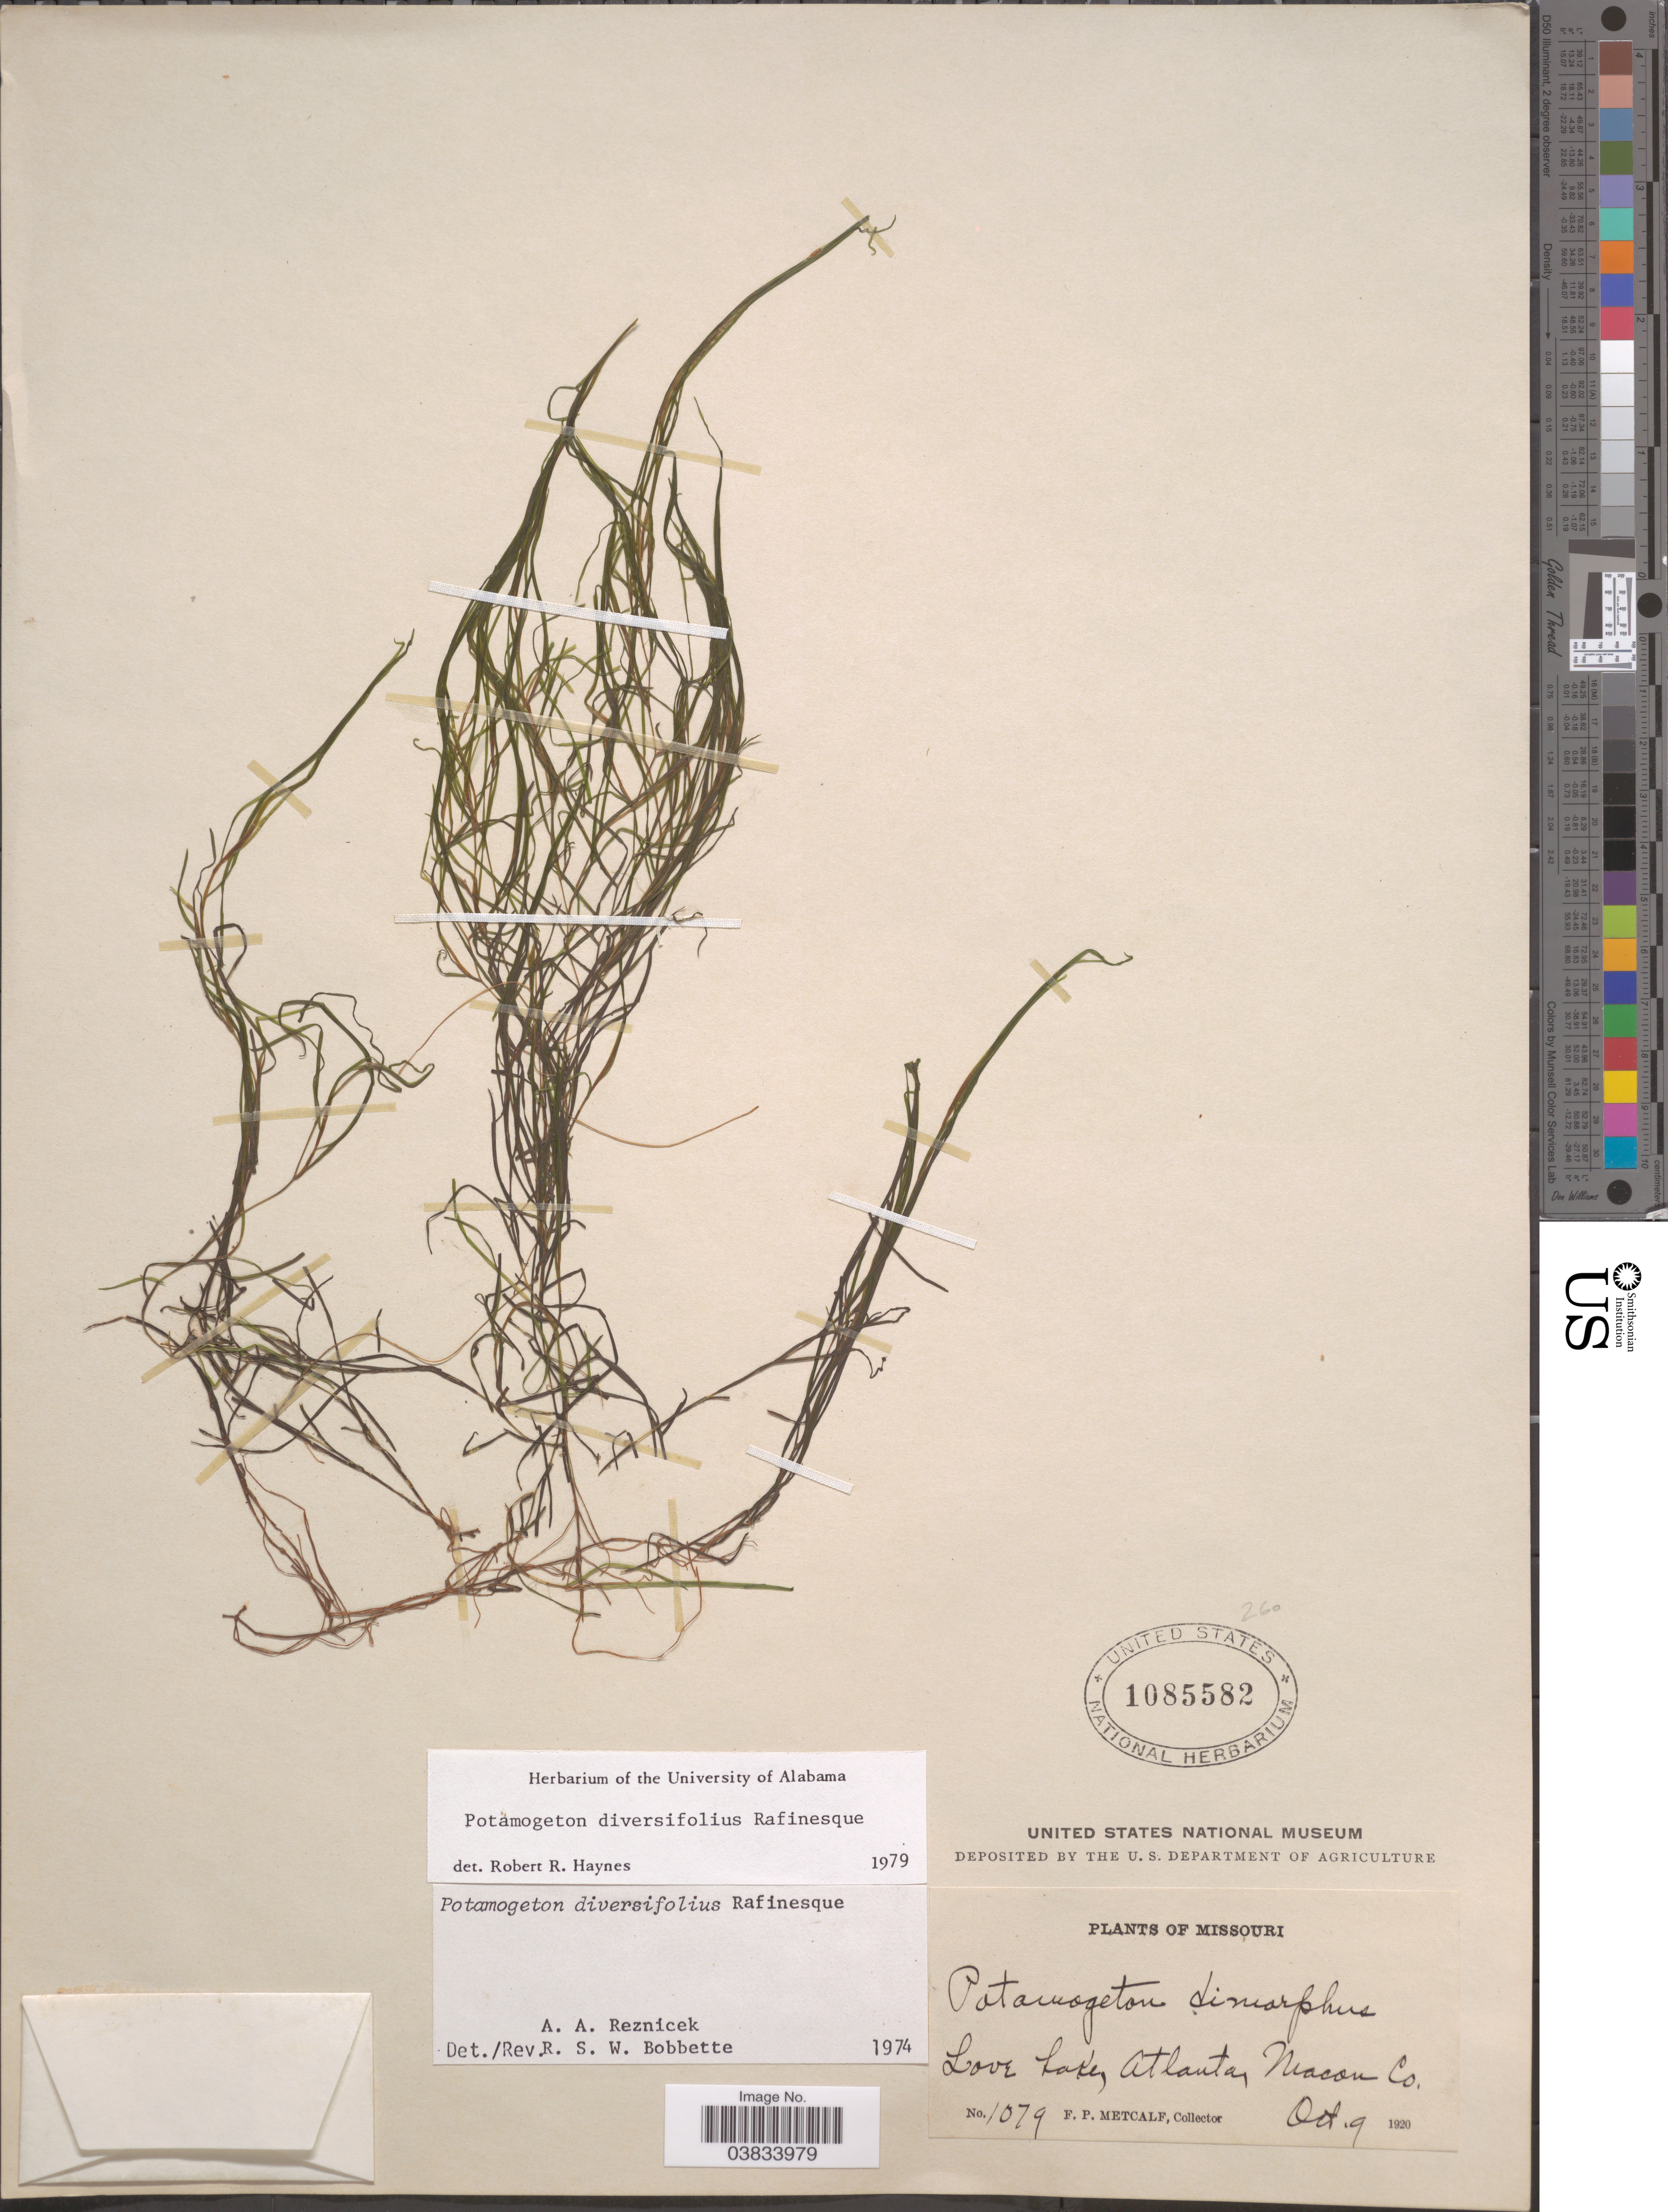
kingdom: Plantae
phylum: Tracheophyta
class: Liliopsida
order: Alismatales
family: Potamogetonaceae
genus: Potamogeton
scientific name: Potamogeton diversifolius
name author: Raf.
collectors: F. Metcalf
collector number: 1079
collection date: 1920-10-09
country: United States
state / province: Missouri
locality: Love Lake, Atlanta, Macon Co.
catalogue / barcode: US 1085582